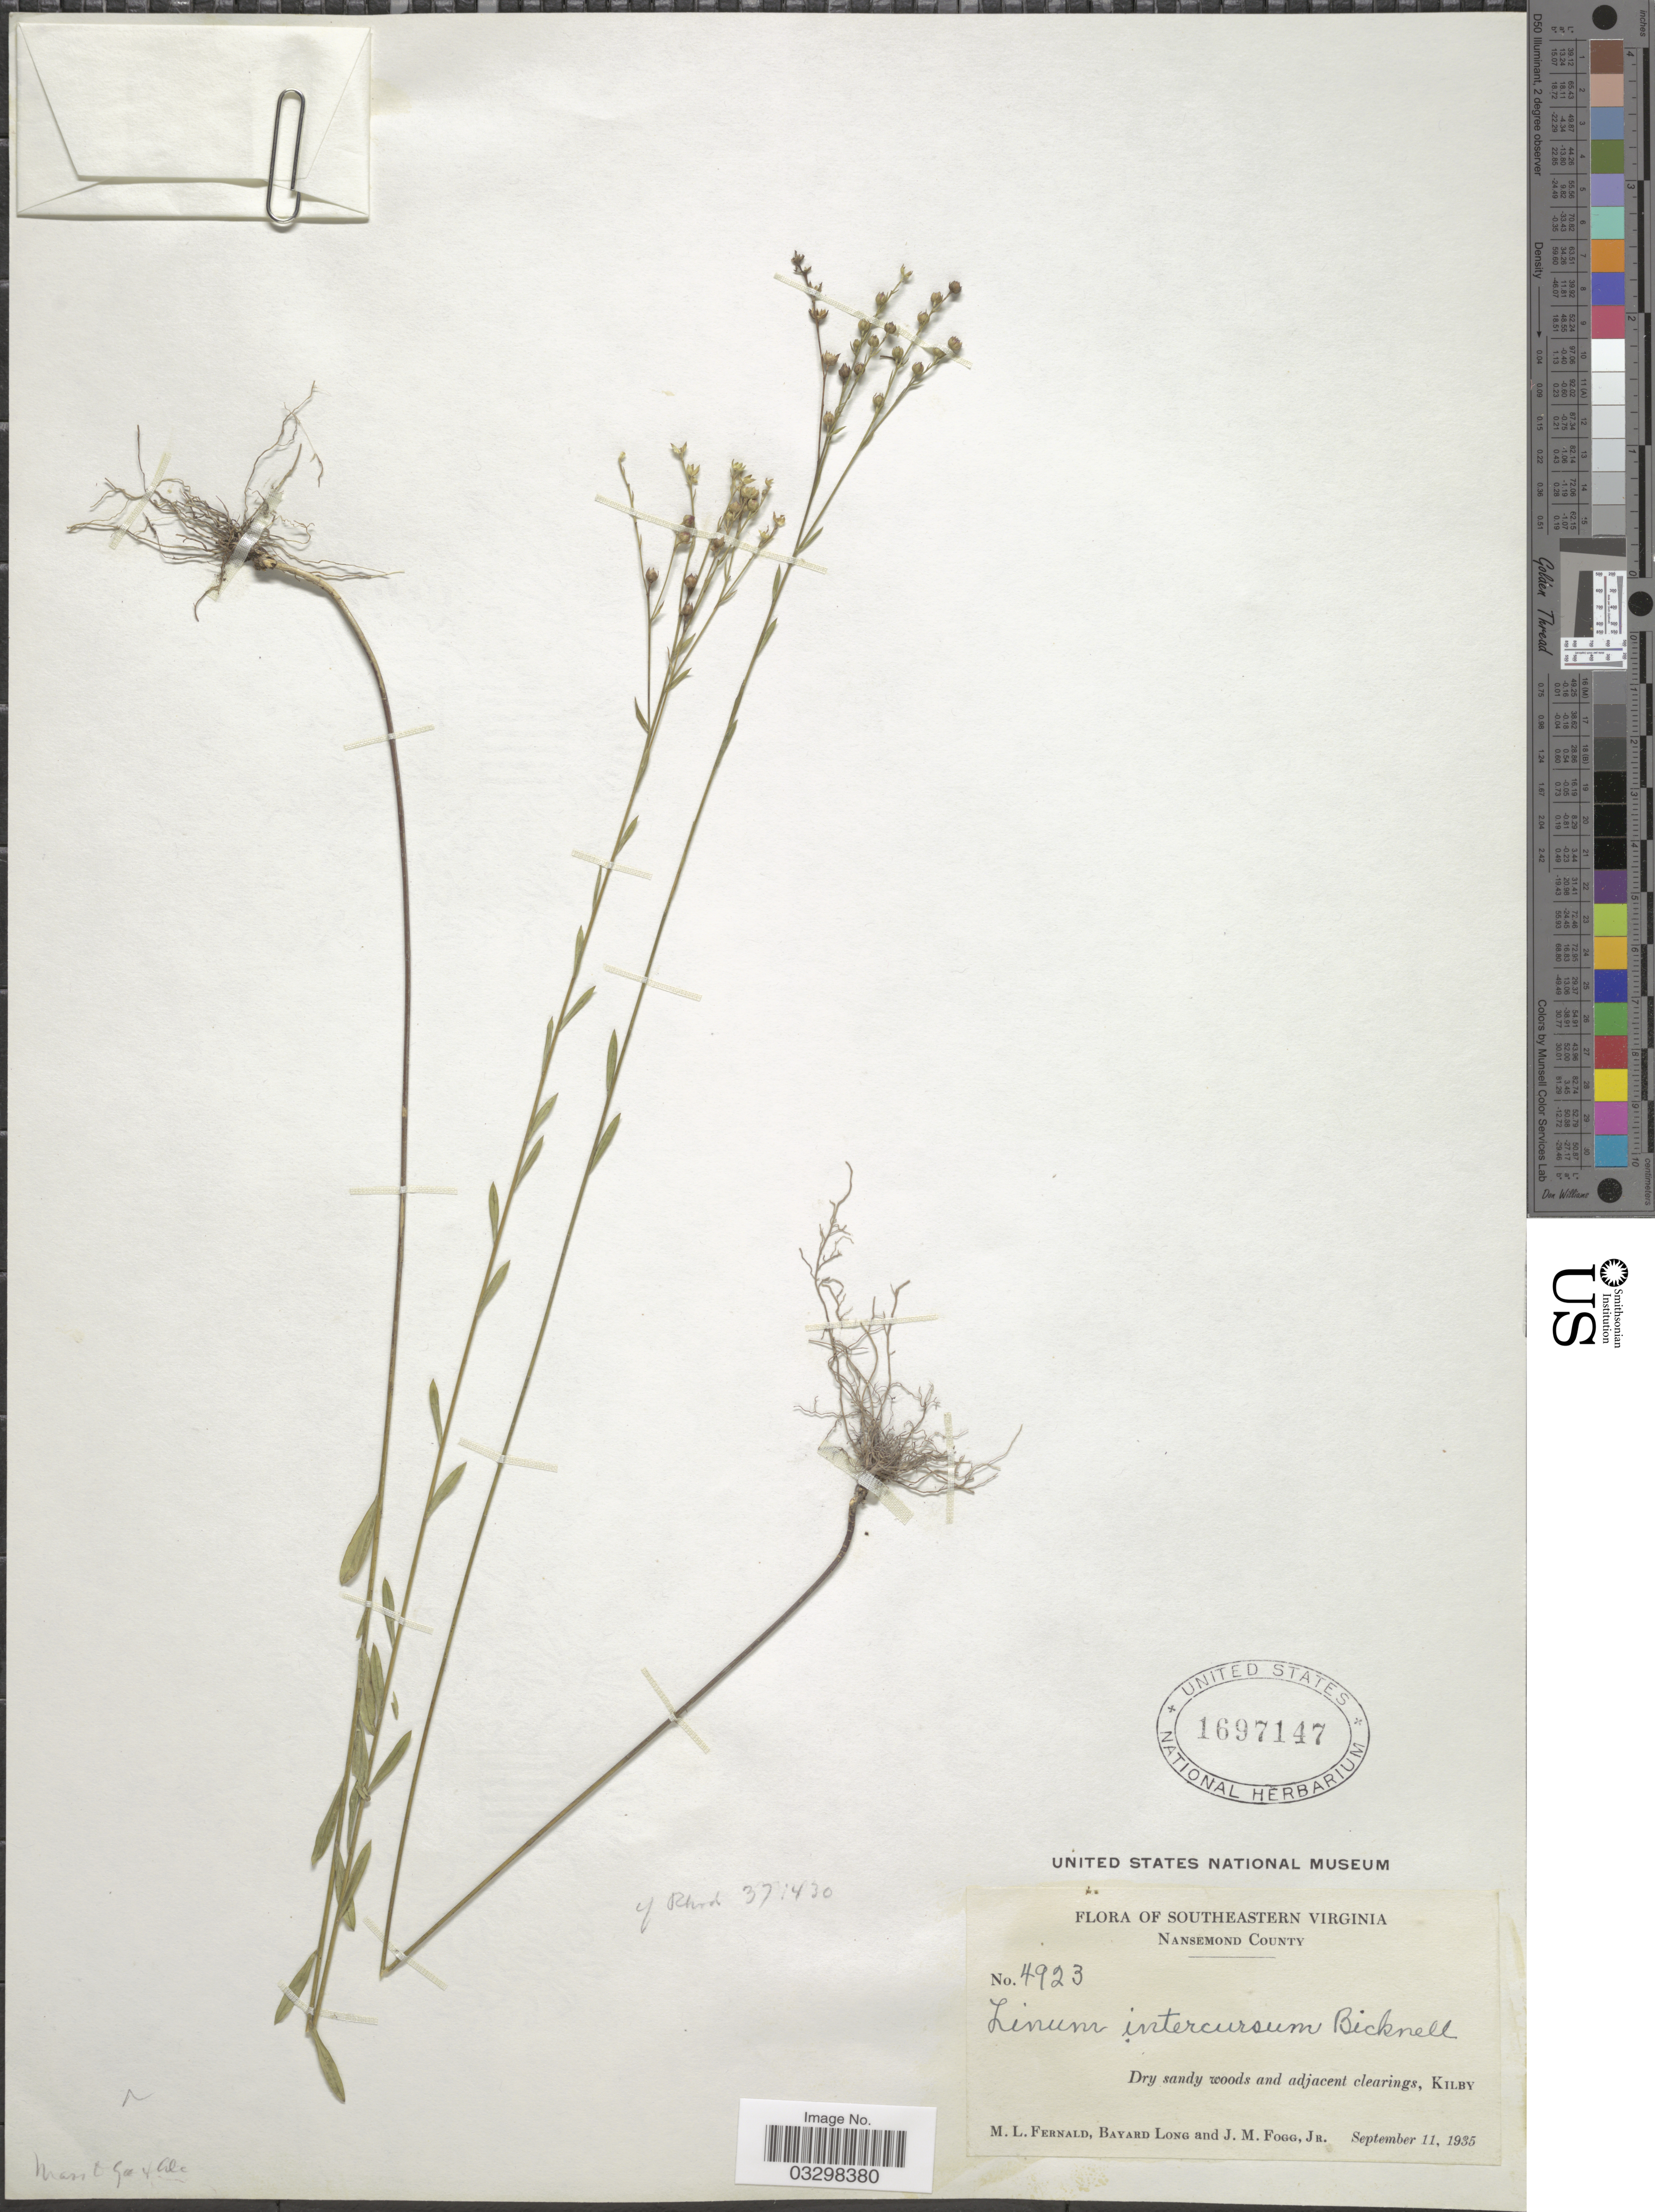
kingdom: Plantae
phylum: Tracheophyta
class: Magnoliopsida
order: Malpighiales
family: Linaceae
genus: Linum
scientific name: Linum intercursum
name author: E.P. Bicknell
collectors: M. L. Fernald, B. Long & J. Fogg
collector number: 4923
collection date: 1935-09-11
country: United States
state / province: Virginia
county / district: City of Suffolk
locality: Southeastern Virginia. Nansemond County. Kilby.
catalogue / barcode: US 1697147